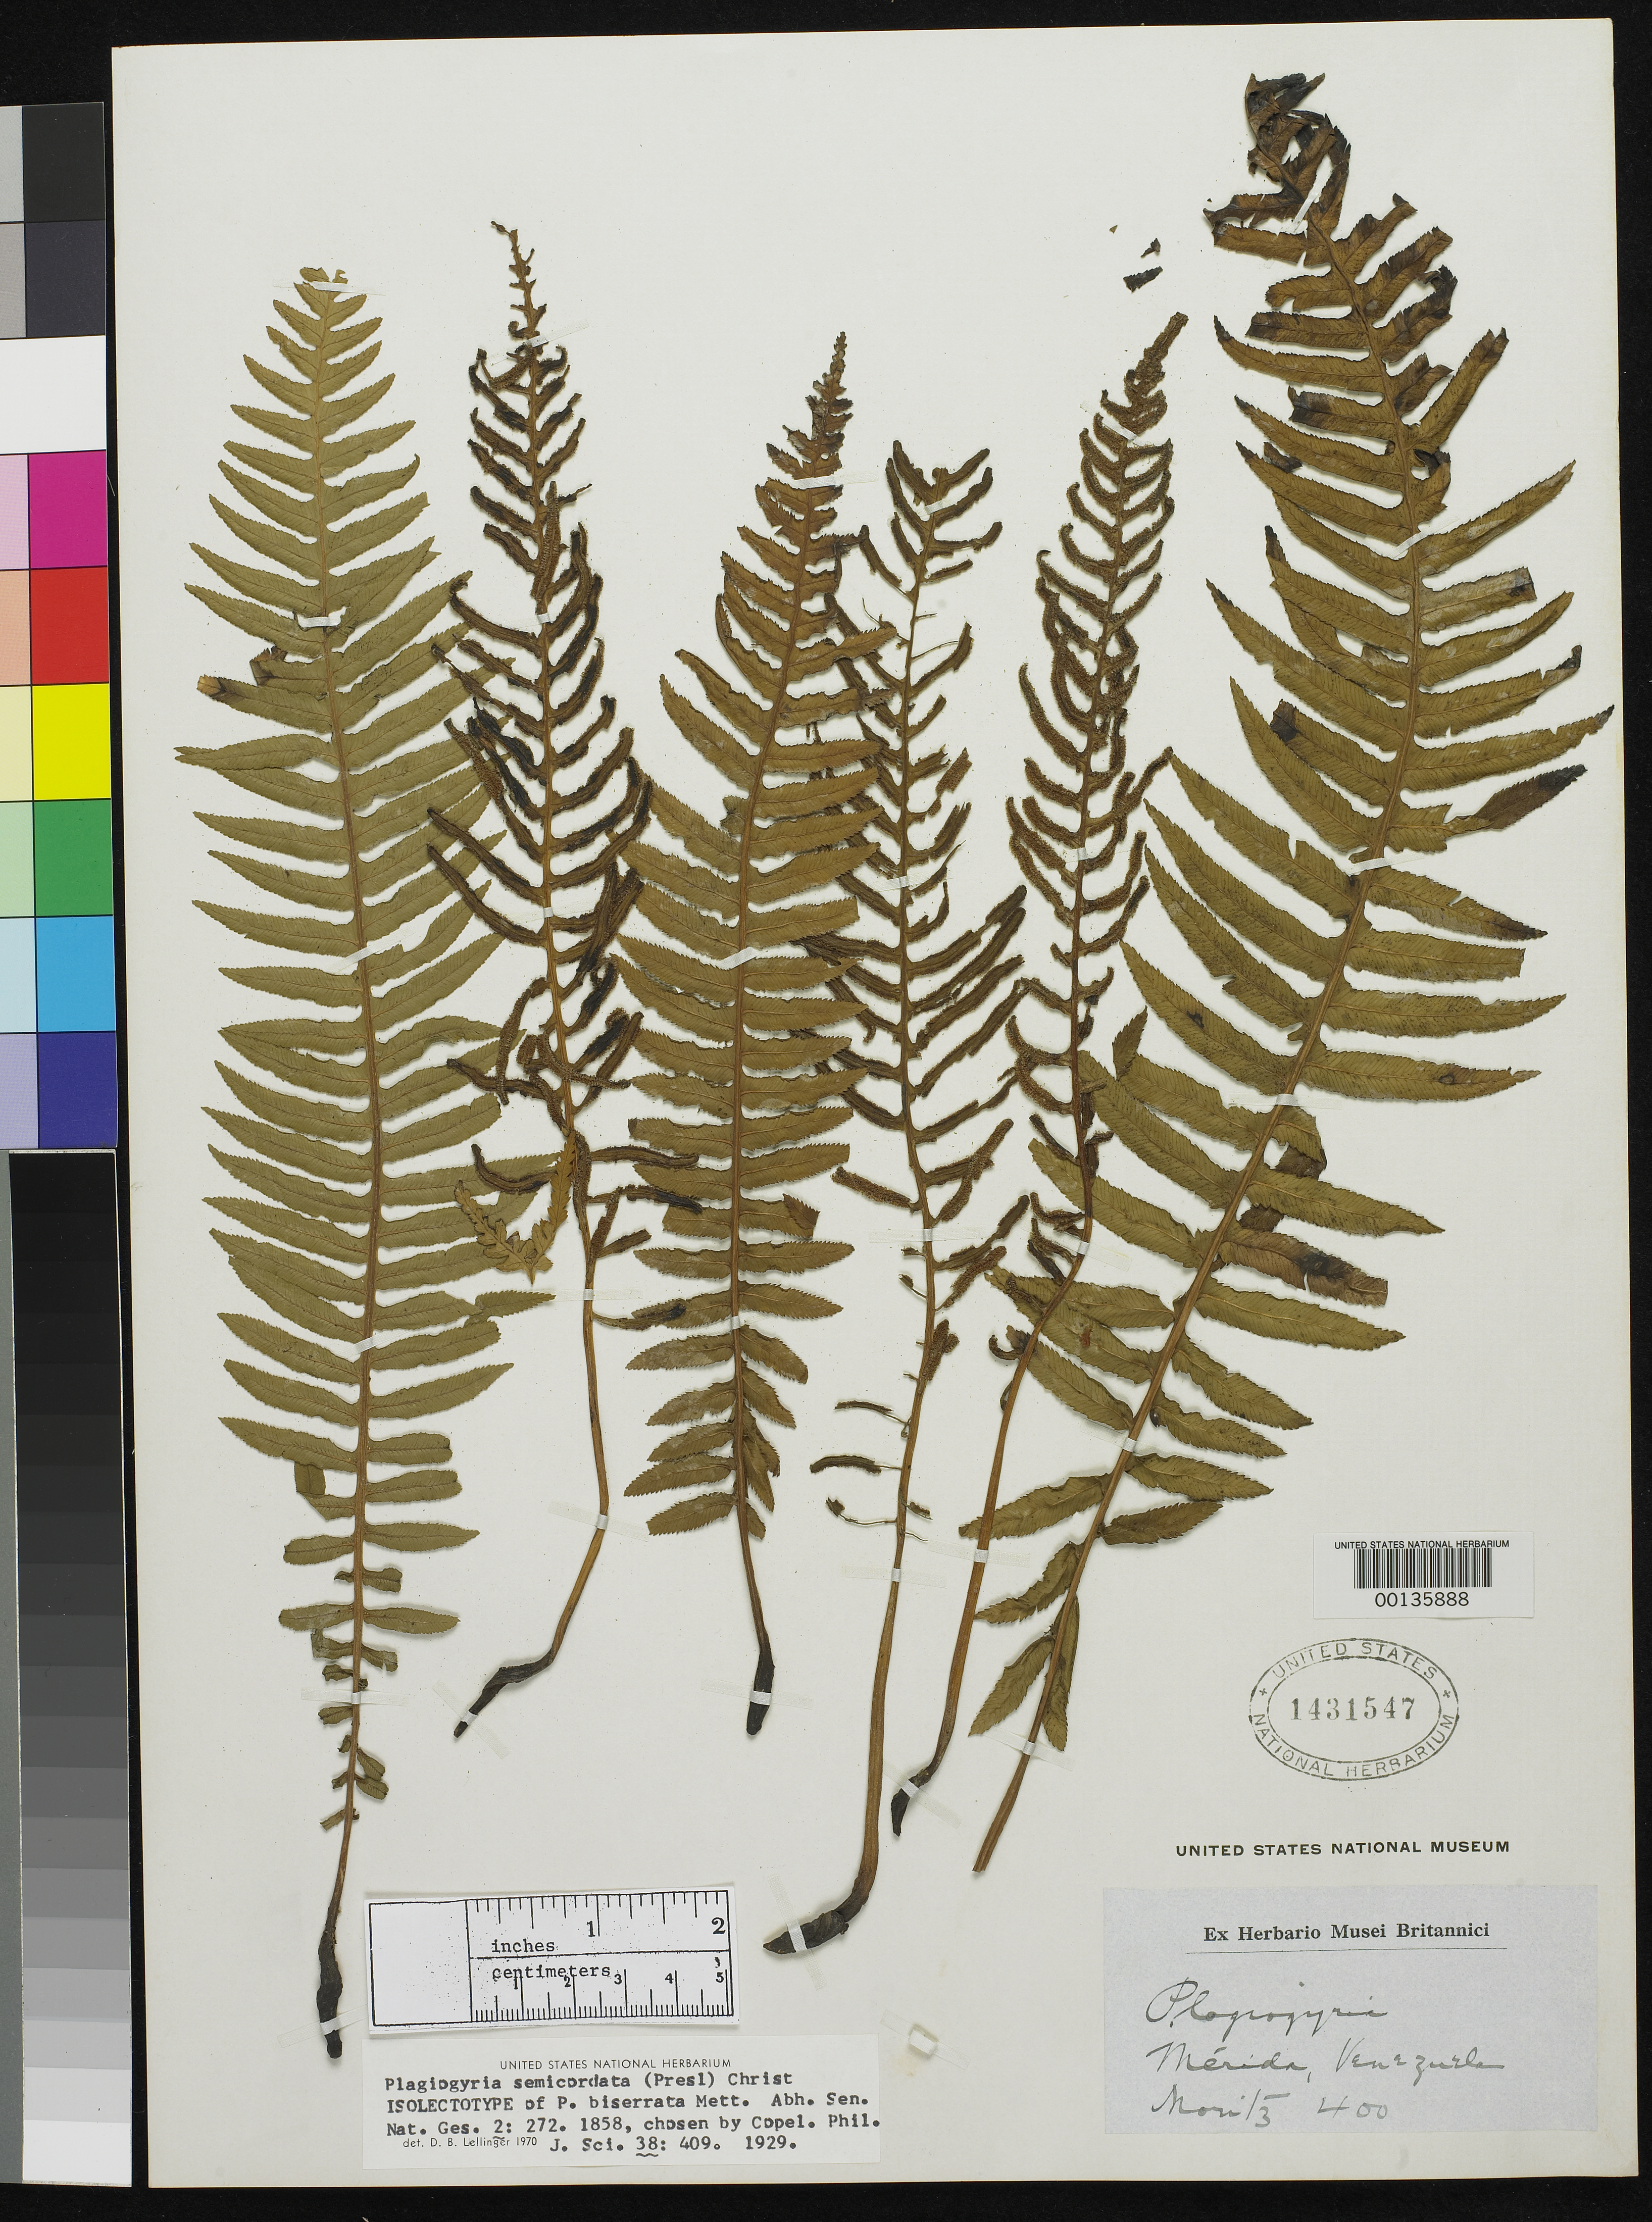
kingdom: Plantae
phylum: Tracheophyta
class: Polypodiopsida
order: Cyatheales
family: Plagiogyriaceae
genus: Plagiogyria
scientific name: Plagiogyria biserrata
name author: Mett.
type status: Isolectotype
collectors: A. Moritz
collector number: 400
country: Venezuela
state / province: Mérida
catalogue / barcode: US 1431547